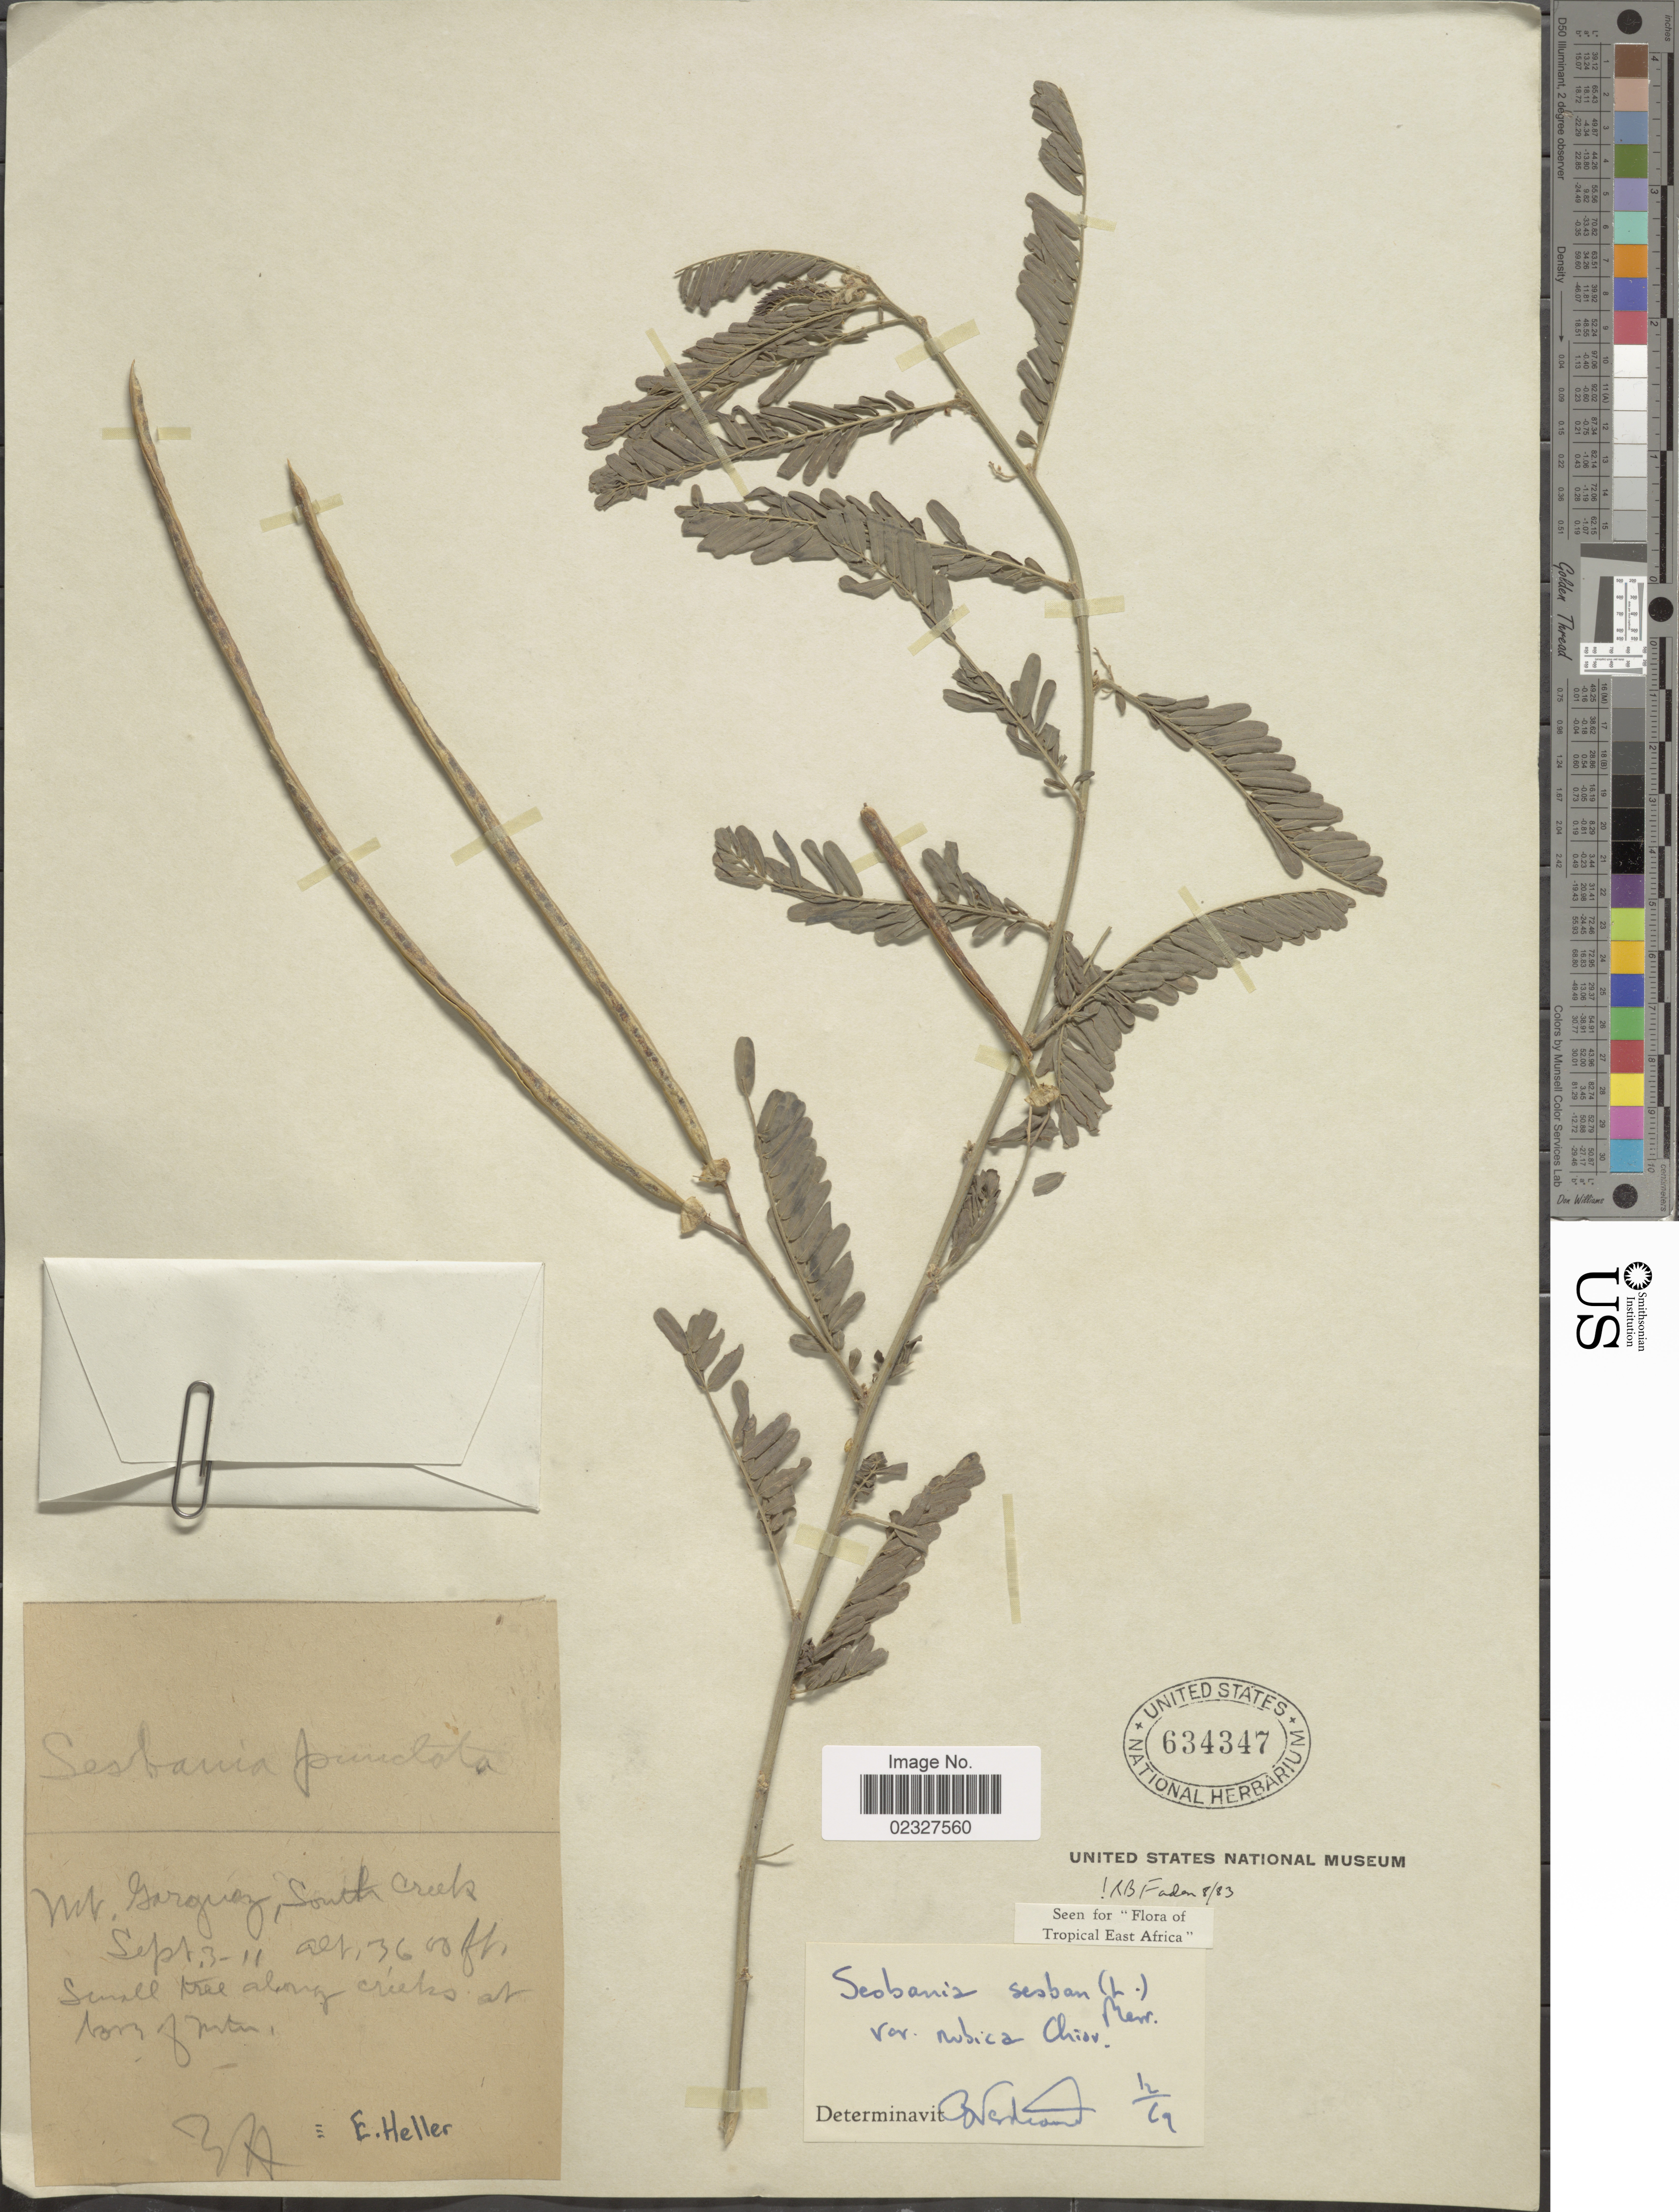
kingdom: Plantae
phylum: Tracheophyta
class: Magnoliopsida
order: Fabales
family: Fabaceae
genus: Sesbania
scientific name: Sesbania sesban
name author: (L.) Merr.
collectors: E. Heller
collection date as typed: Transcribed d/m/y: 3/9/11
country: Kenya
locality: Mt. Garguez, south Creek, small tree along creeks at bottom of mtn. [interpreted]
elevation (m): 1097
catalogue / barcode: US 634347